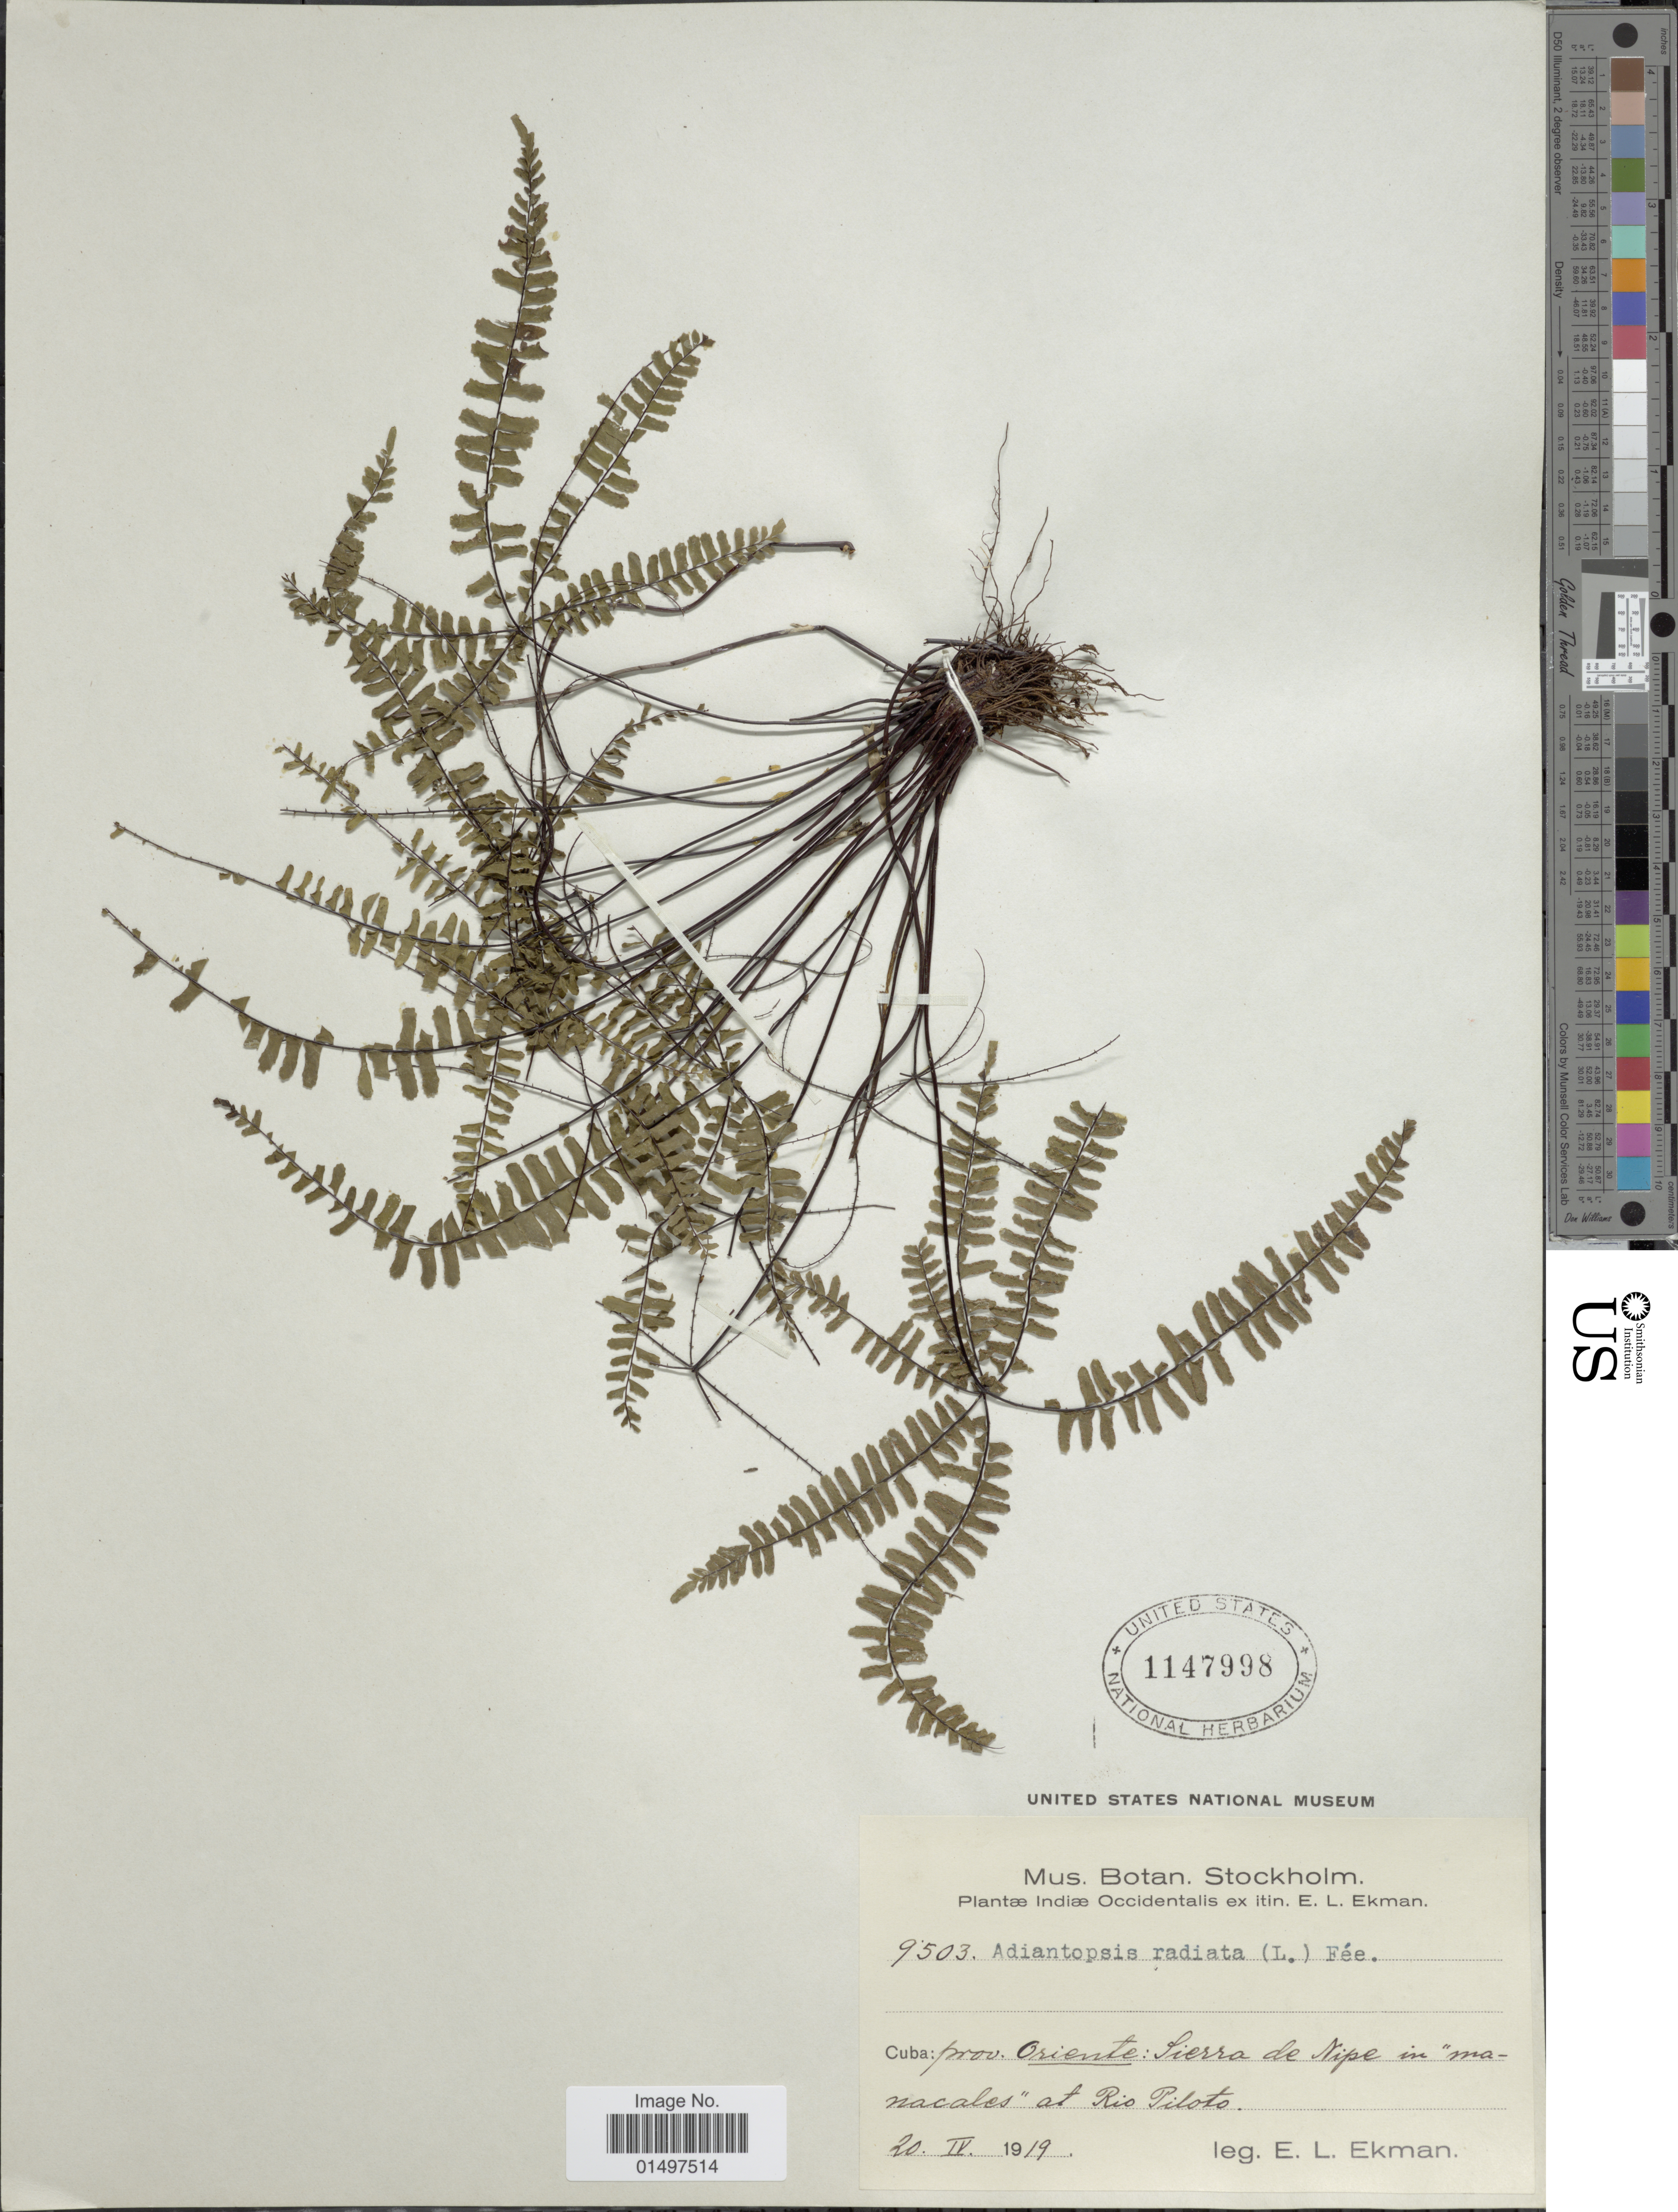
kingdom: Plantae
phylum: Tracheophyta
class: Polypodiopsida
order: Polypodiales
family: Pteridaceae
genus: Adiantopsis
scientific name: Adiantopsis radiata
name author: (L.) Fée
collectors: E. L. Ekman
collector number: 9503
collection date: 1919-04-20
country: Cuba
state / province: Oriente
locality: Prov. Oriente: Sierra de Nipe in 'manacales' at Rio Piloto.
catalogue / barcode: US 1147998